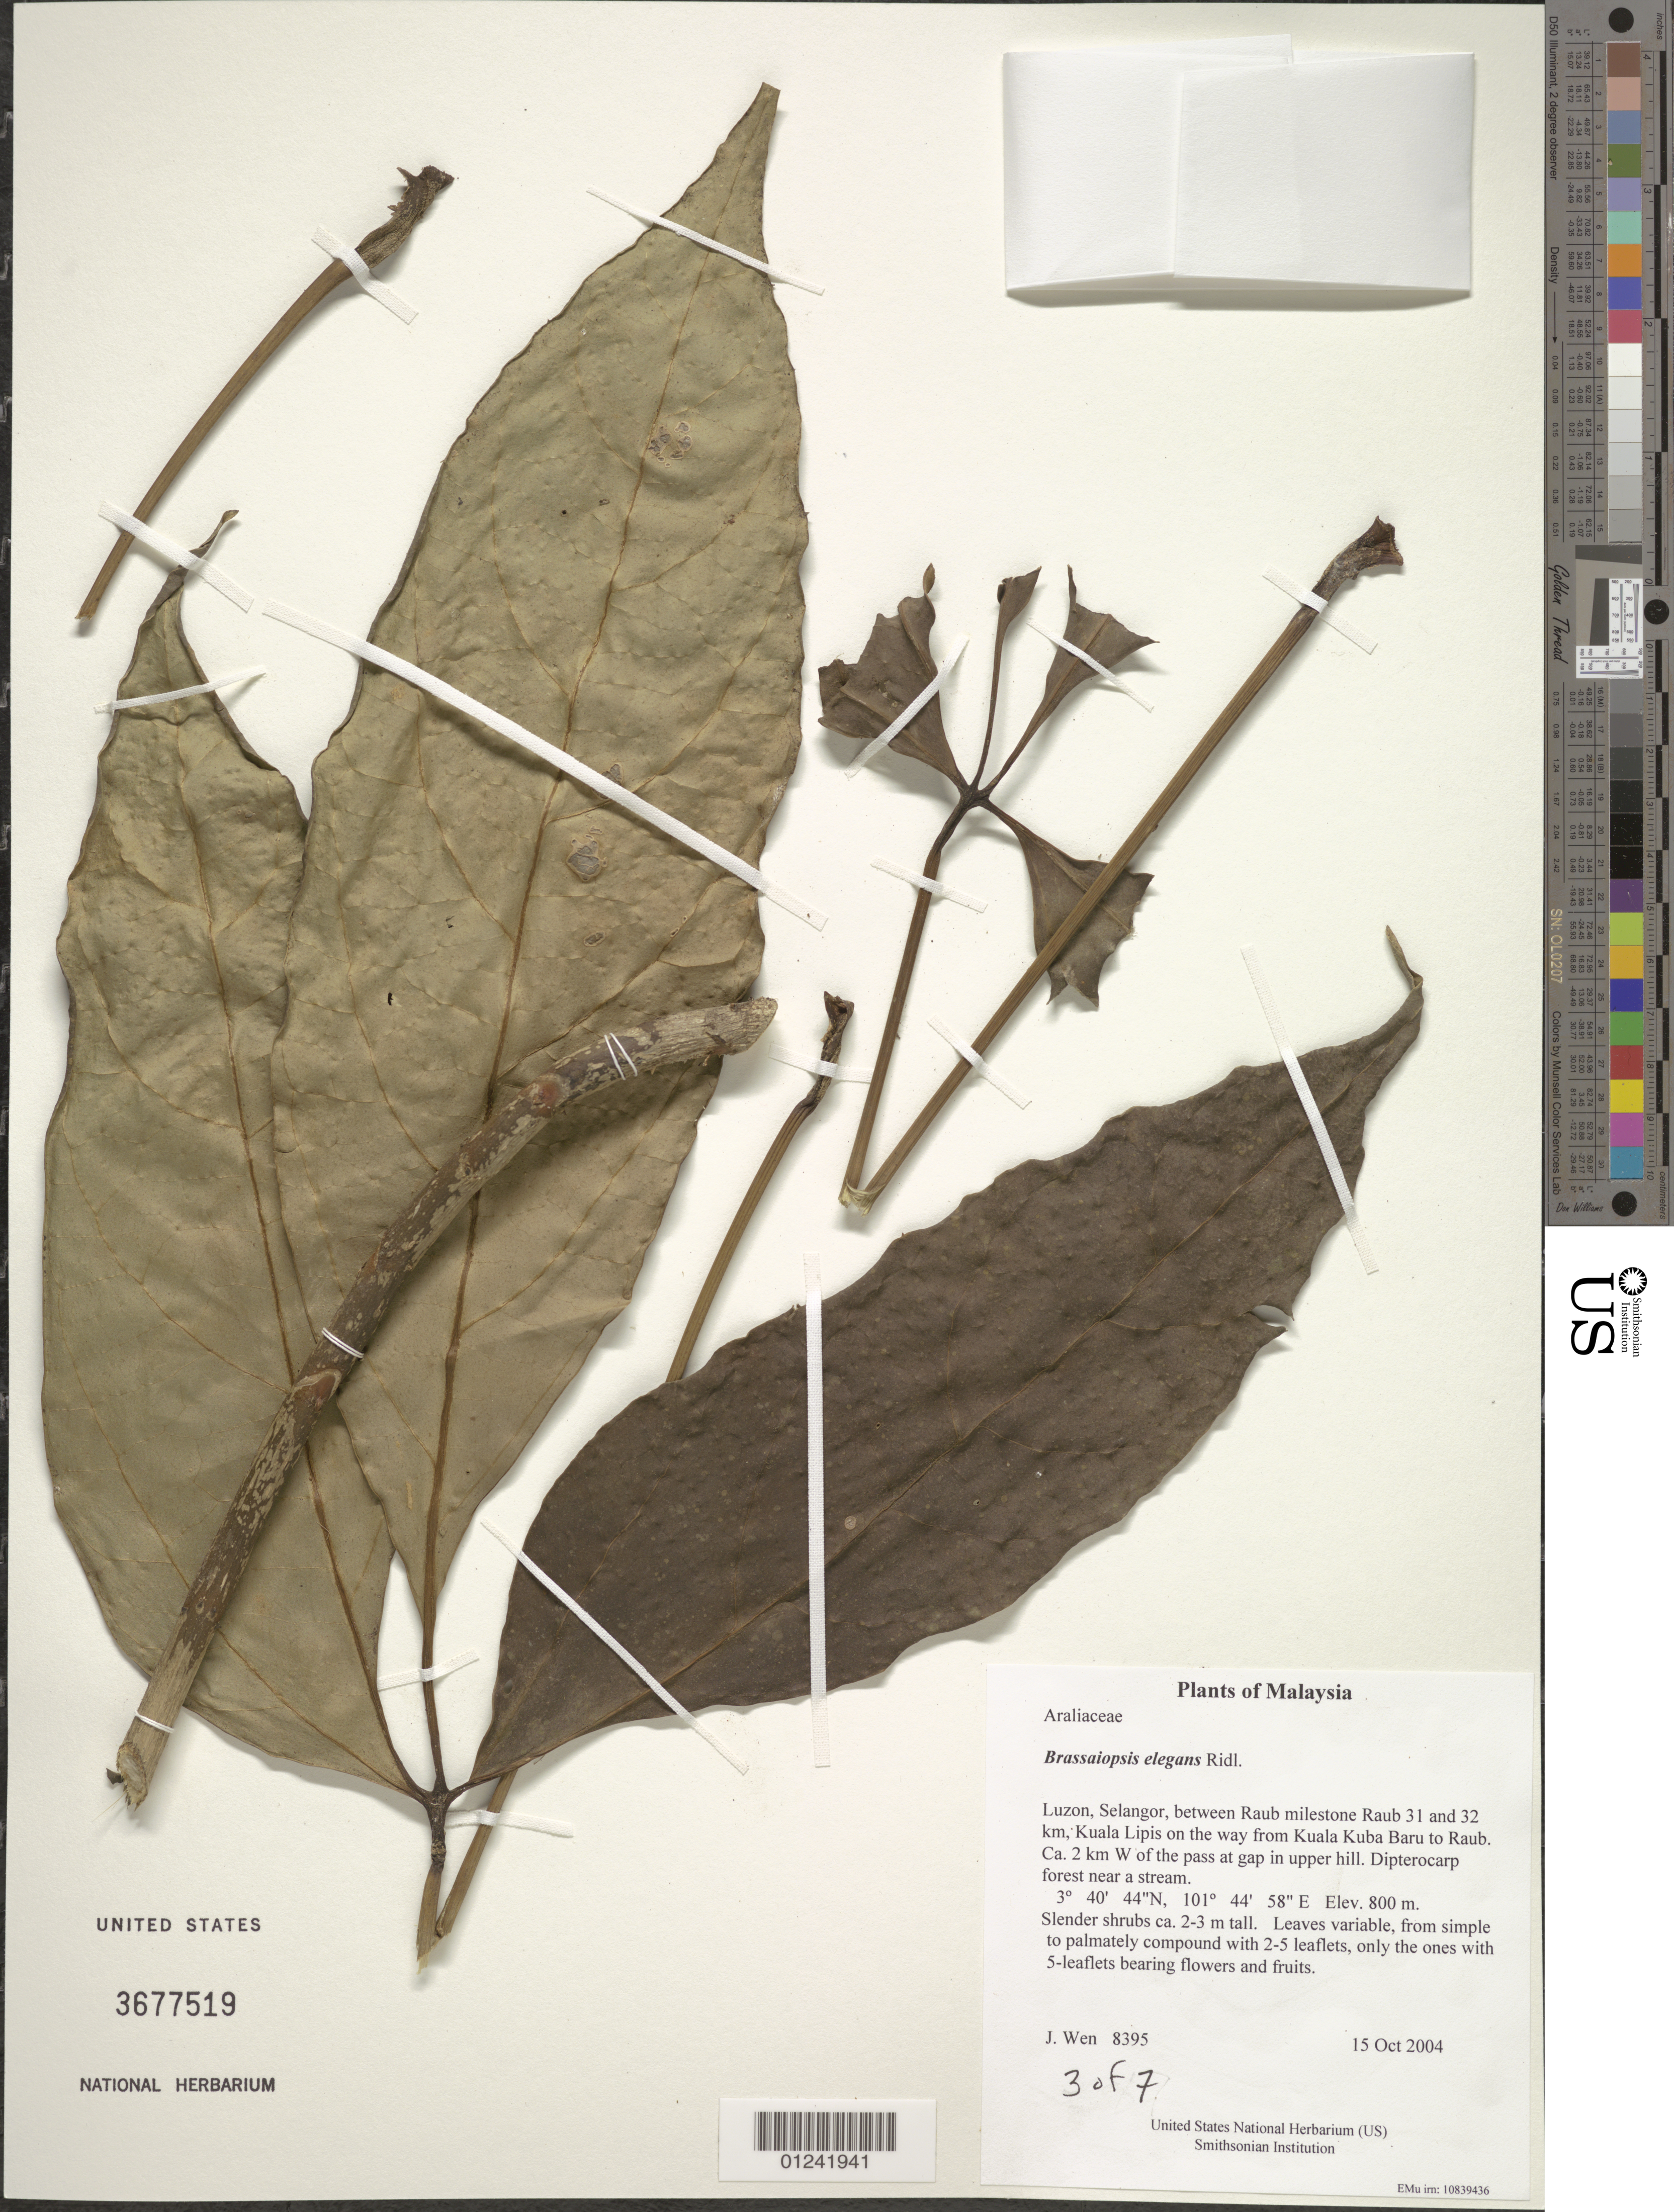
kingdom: Plantae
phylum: Tracheophyta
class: Magnoliopsida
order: Apiales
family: Araliaceae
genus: Brassaiopsis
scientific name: Brassaiopsis elegans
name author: Ridl.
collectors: J. Wen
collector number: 8395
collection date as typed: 15 Oct 2004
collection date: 2004-10-15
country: Malaysia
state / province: Selangor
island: Luzon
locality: between Raub milestone Raub 31 and 32 km, Kuala Lipis on the way from Kuala Kuba Baru to Raub. Ca. 2 km W of the pass at gap in upper hill. Dipterocarp forest near a stream.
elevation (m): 800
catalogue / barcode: US 3677519